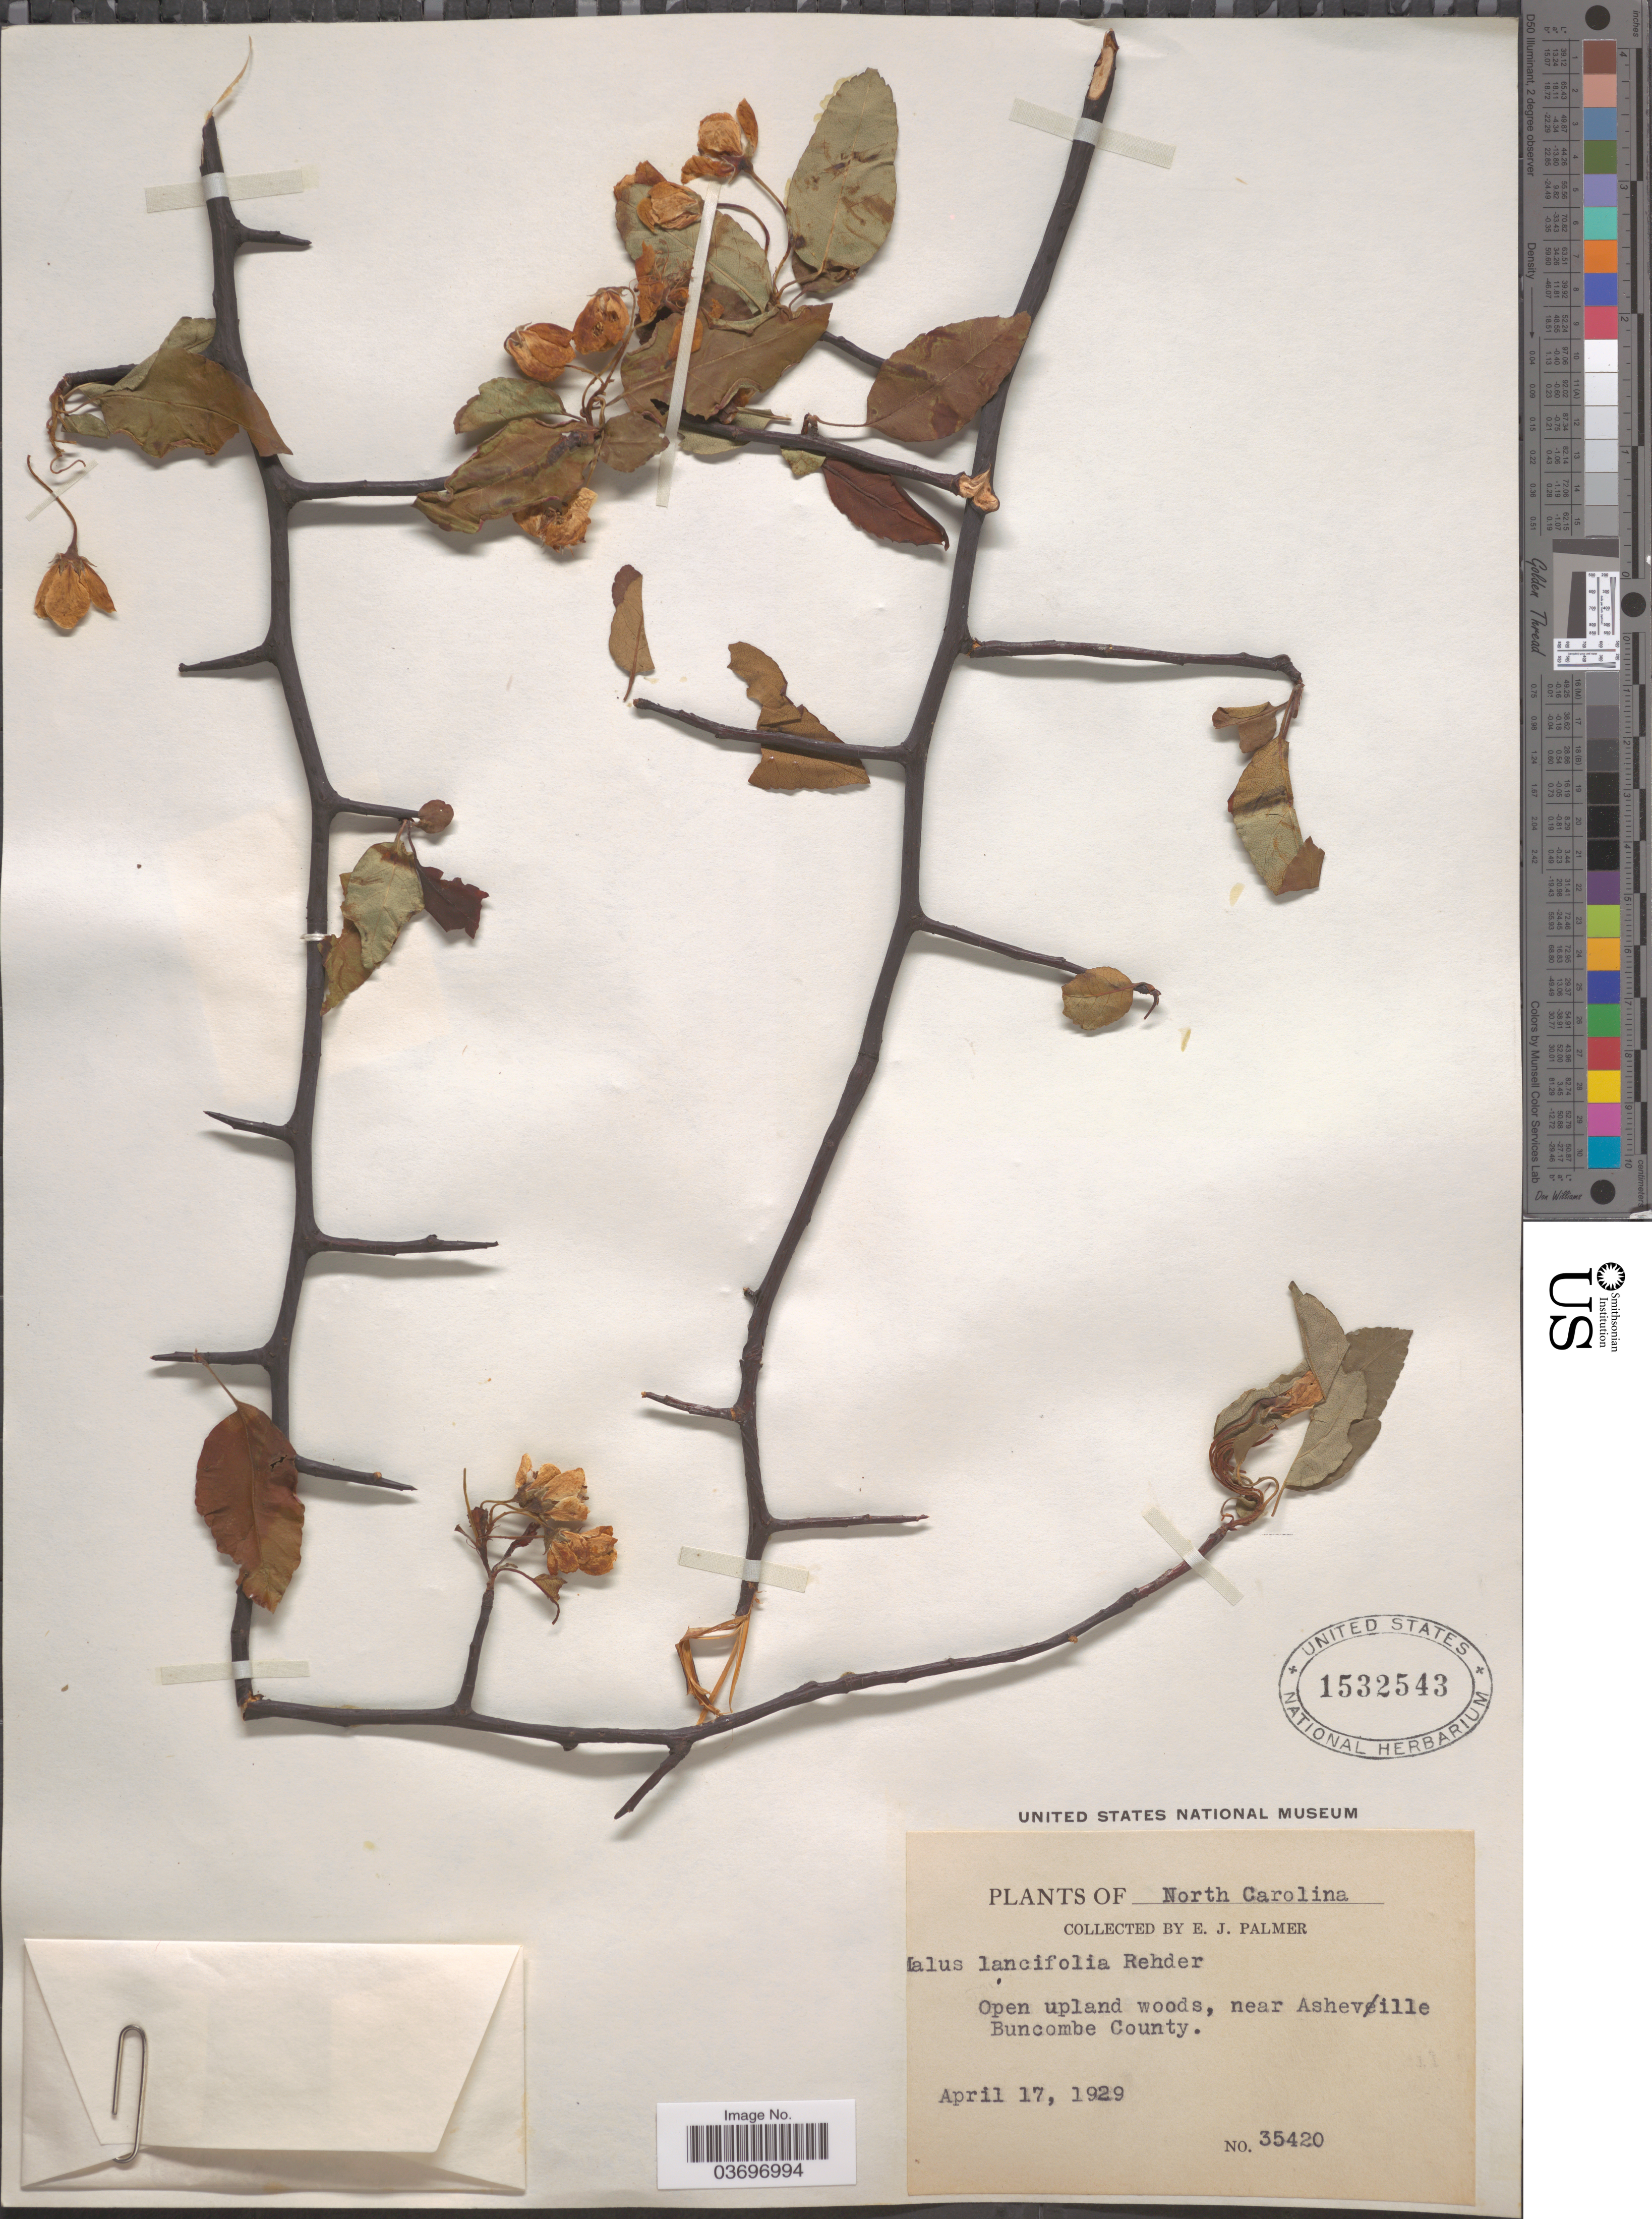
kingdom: Plantae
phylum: Tracheophyta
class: Magnoliopsida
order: Rosales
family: Rosaceae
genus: Malus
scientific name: Malus lancifolia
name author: Rehder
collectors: E. J. Palmer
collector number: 35420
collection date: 1929-04-17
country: United States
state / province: North Carolina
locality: Near Asheville. Buncombe County.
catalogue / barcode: US 1532543